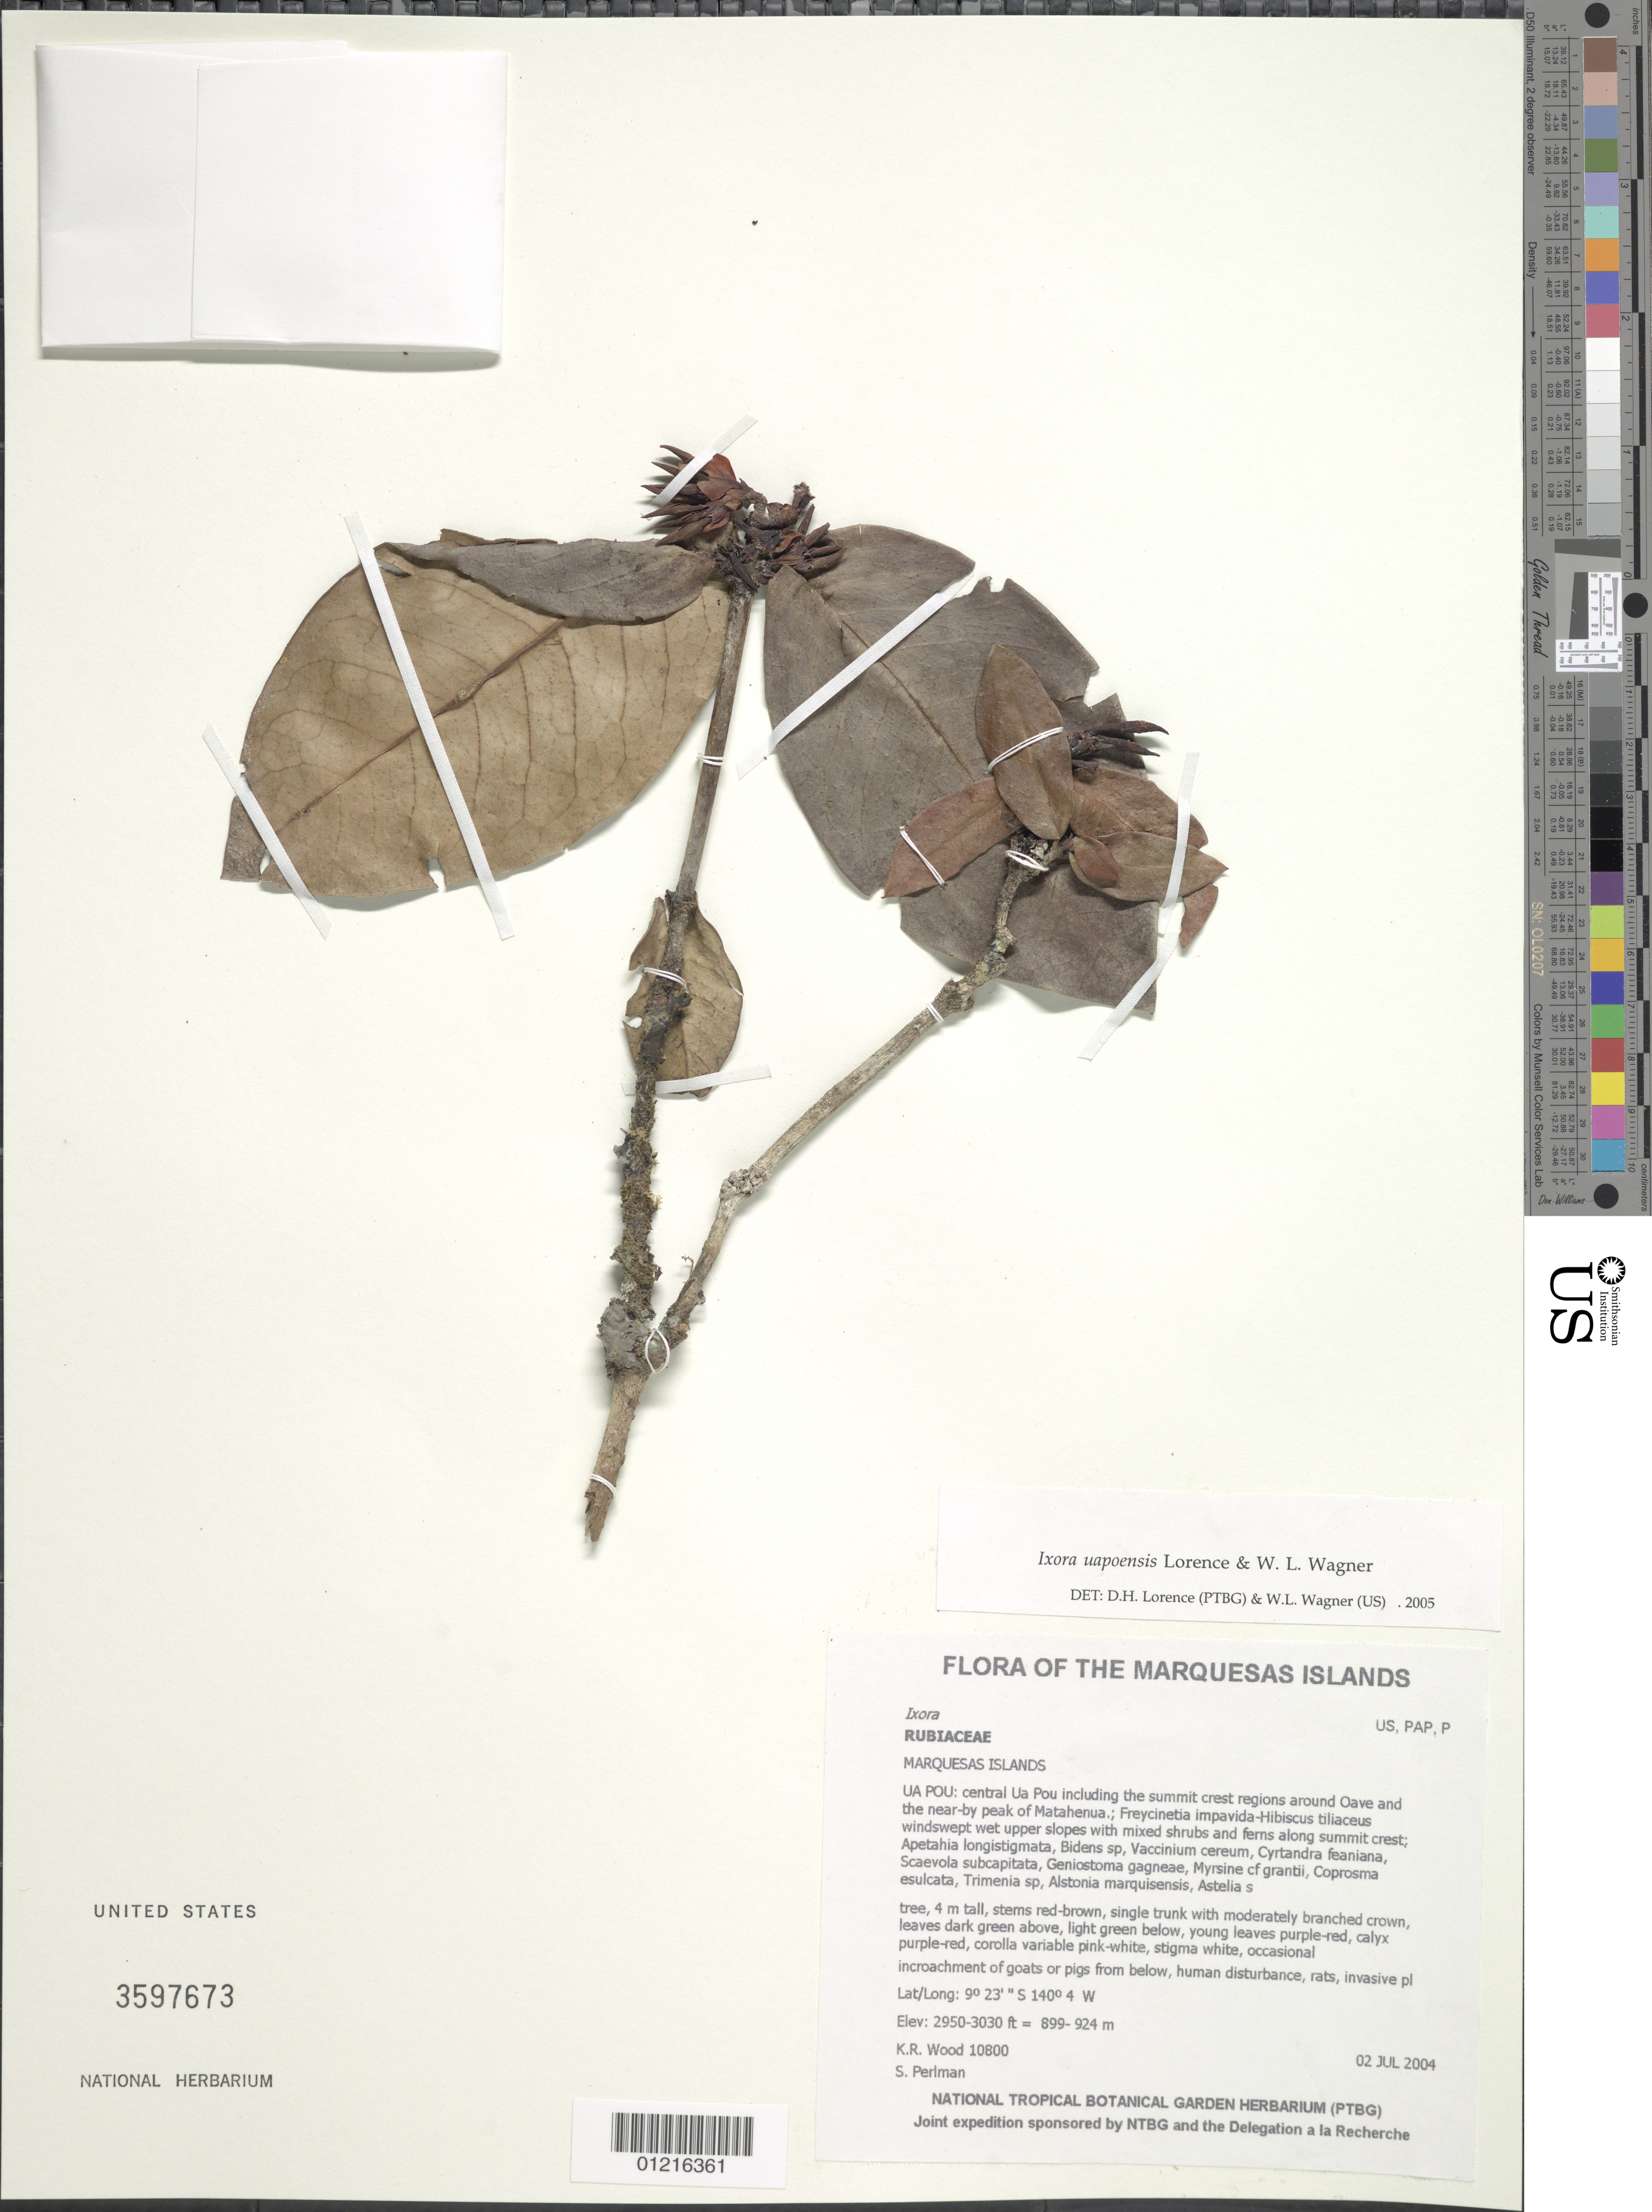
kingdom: Plantae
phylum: Tracheophyta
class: Magnoliopsida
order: Gentianales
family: Rubiaceae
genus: Ixora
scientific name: Ixora uapouensis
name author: Lorence & W.L. Wagner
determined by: Lorence, David H.; Wagner, W. H.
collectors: K. R. Wood & S. P. Perlman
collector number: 10800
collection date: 2004-07-02/2004-07-04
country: French Polynesia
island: Ua Pou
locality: central Ua Pou including the summit crest regions around Oave and the near-by peak of Matahenua.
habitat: Freycinetia impavida - Hibiscus tiliaceus windswept wet upper slopes with mixed shrubs and ferns along summit crest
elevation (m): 899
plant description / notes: Incroachment of goats or pigs from below, human disturbance, rats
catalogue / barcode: US 3597673